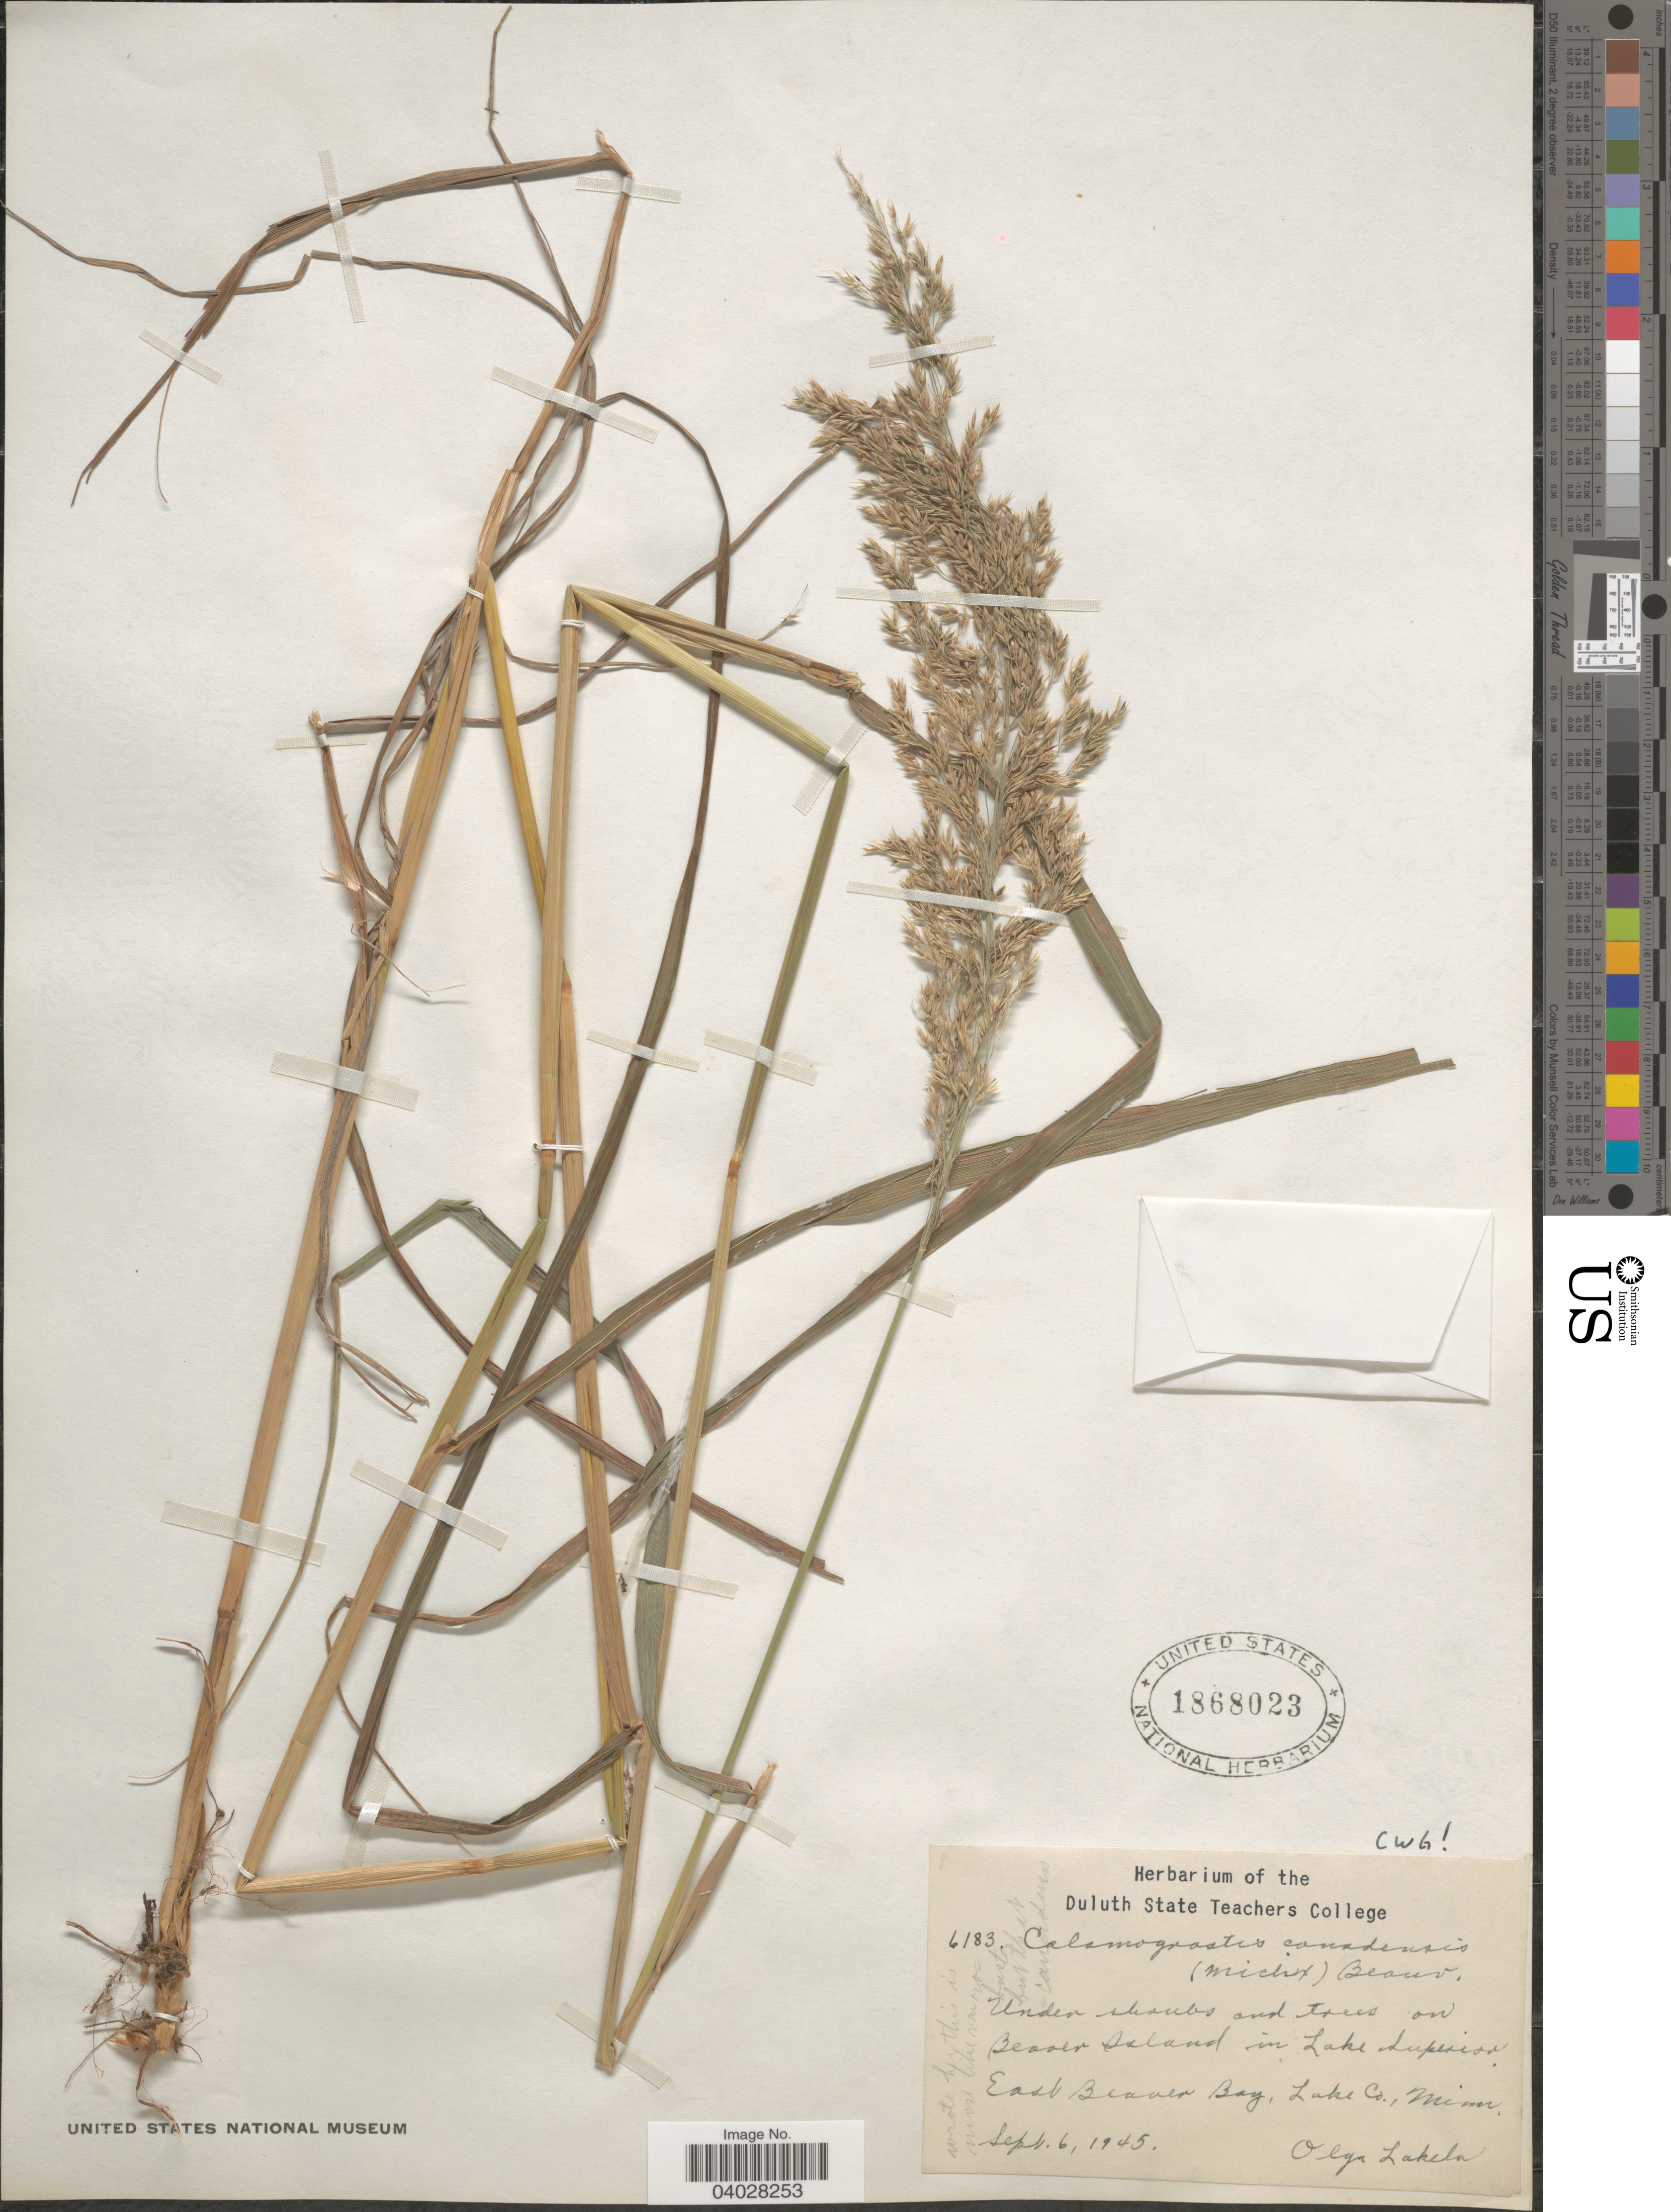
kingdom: Plantae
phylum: Tracheophyta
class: Liliopsida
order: Poales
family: Poaceae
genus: Calamagrostis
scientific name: Calamagrostis canadensis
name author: (Michx.) P. Beauv.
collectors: O. K. Lakela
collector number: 6183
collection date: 1945-09-06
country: United States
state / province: Minnesota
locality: On Beaver Island in Lake Superior. East Beaver Bay, Lake Co.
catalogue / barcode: US 1868023